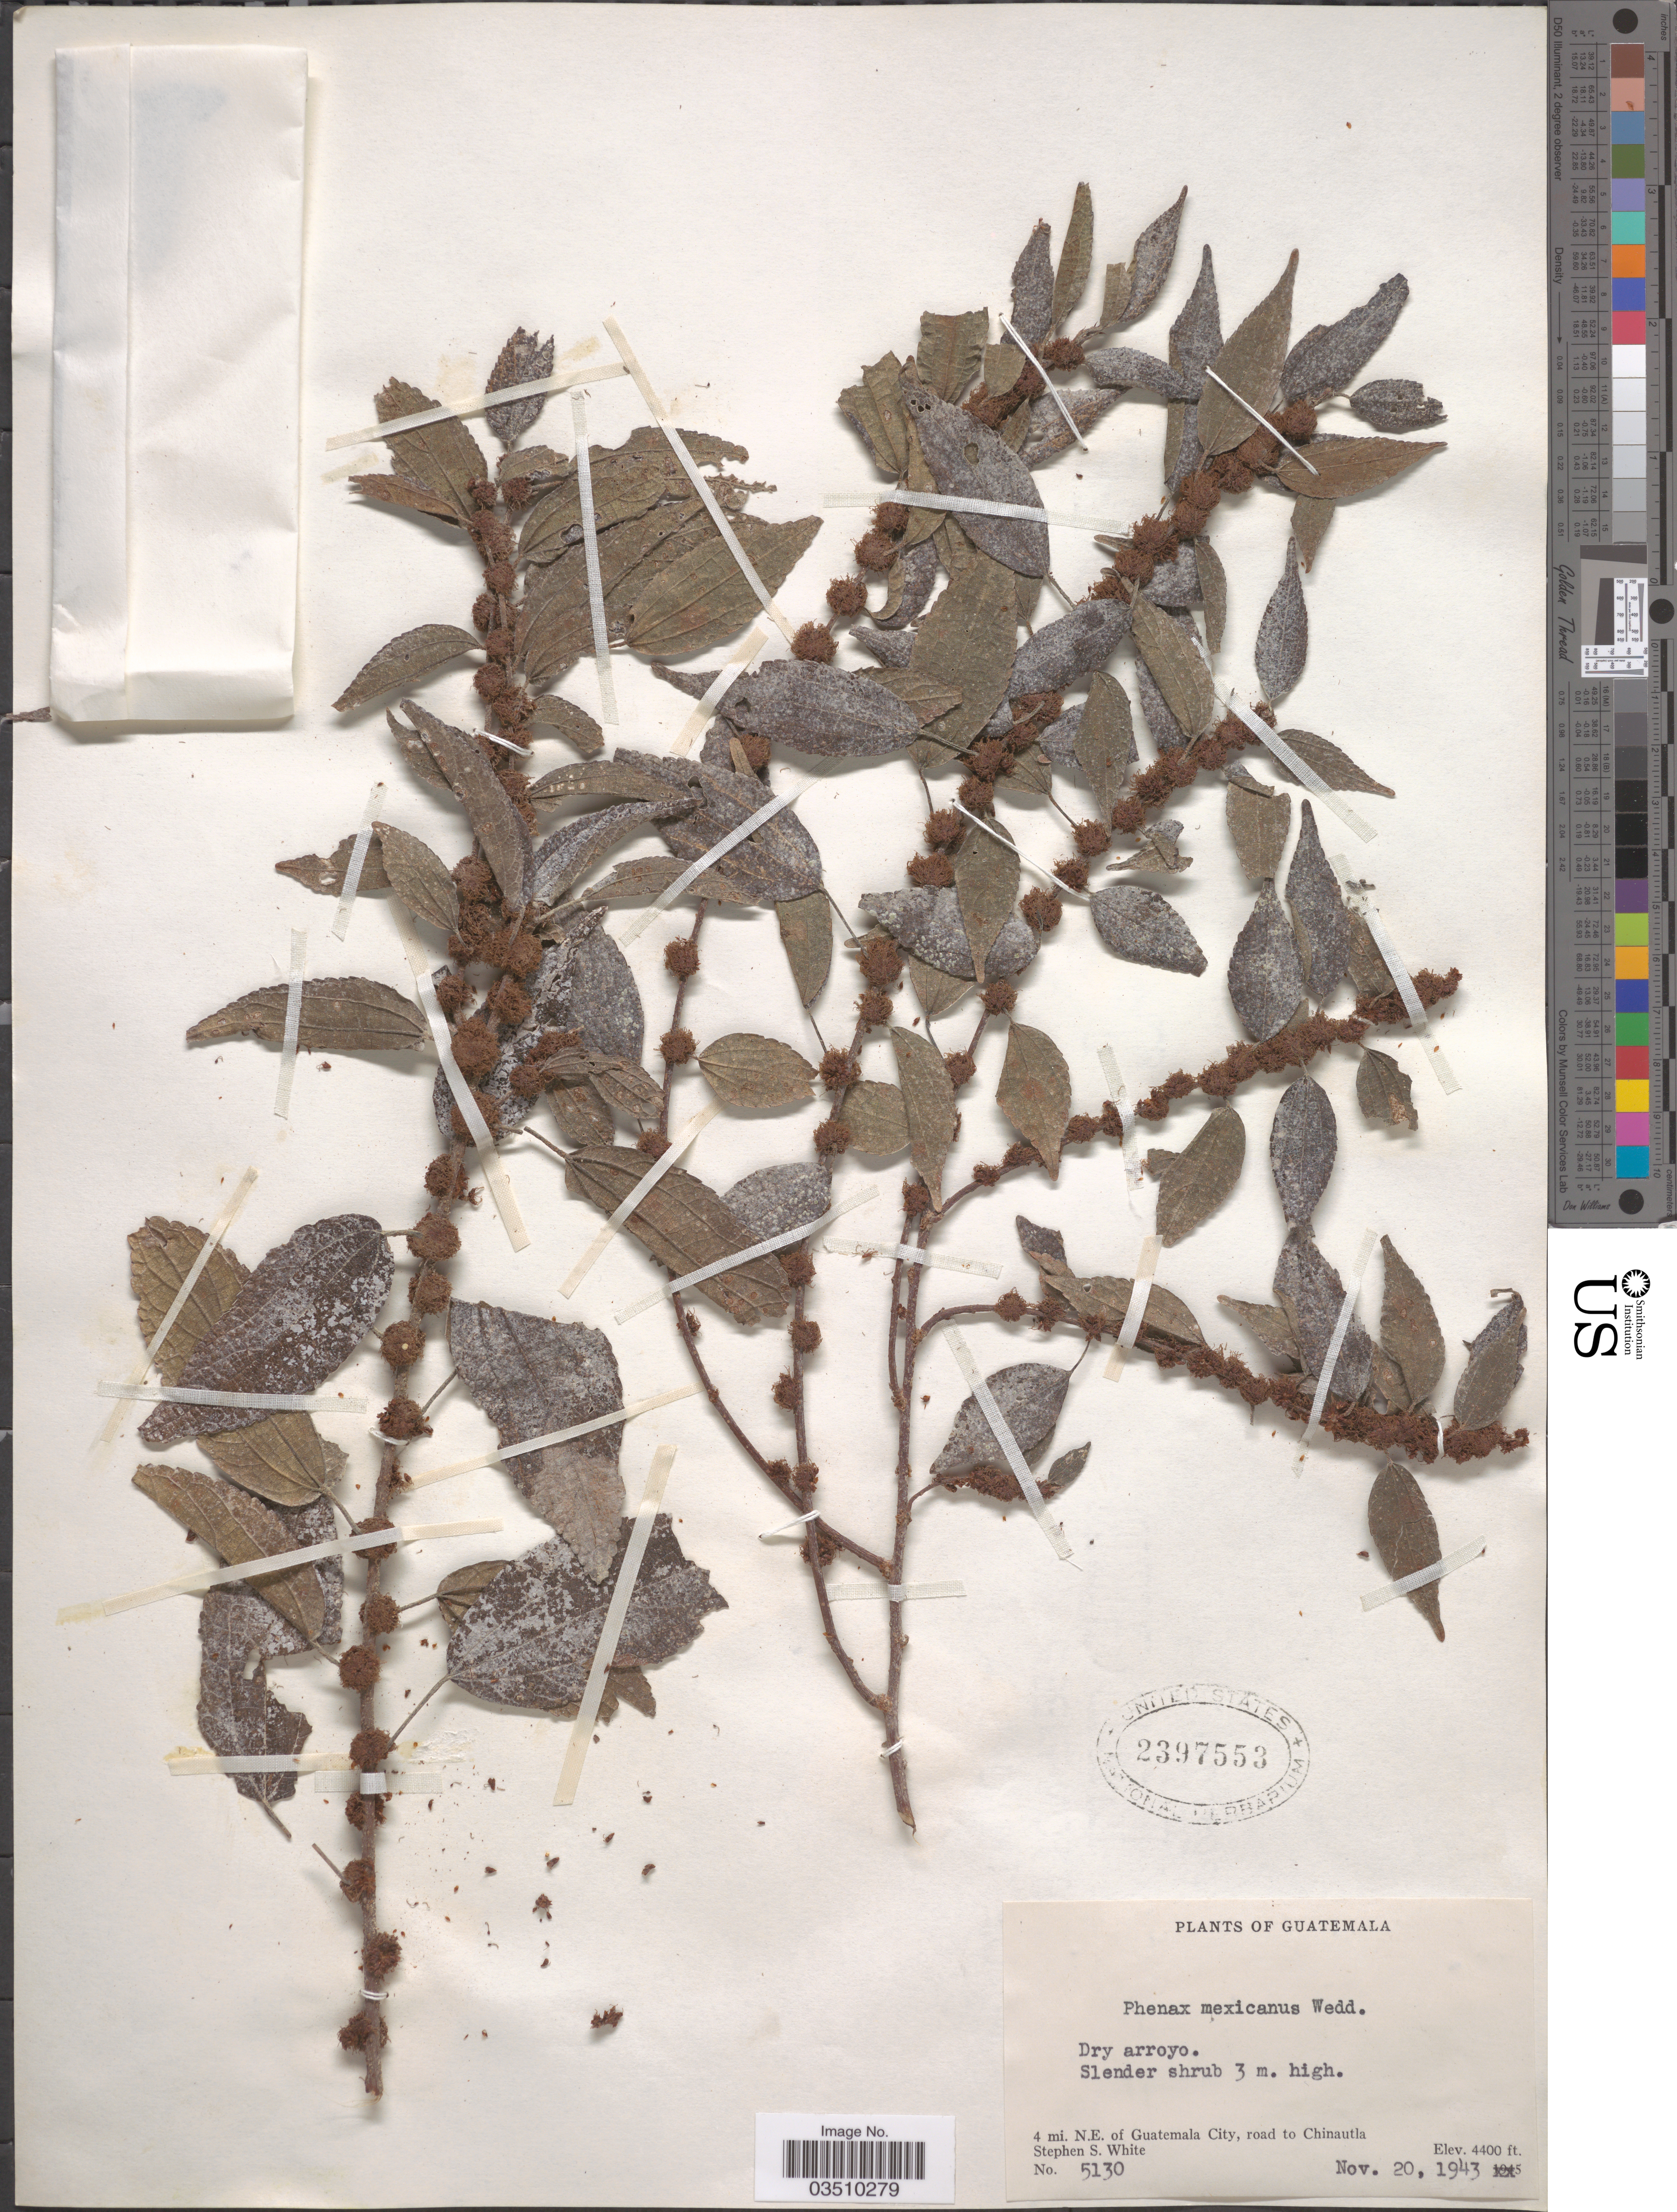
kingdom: Plantae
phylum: Tracheophyta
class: Magnoliopsida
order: Rosales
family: Urticaceae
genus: Phenax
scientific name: Phenax mexicanus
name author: Wedd.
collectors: S. S. White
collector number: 5130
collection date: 1943-11-20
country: Guatemala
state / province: Guatemala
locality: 4 mi. N.E. of Guatemala City, road to Chinautla.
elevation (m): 1341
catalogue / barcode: US 2397553